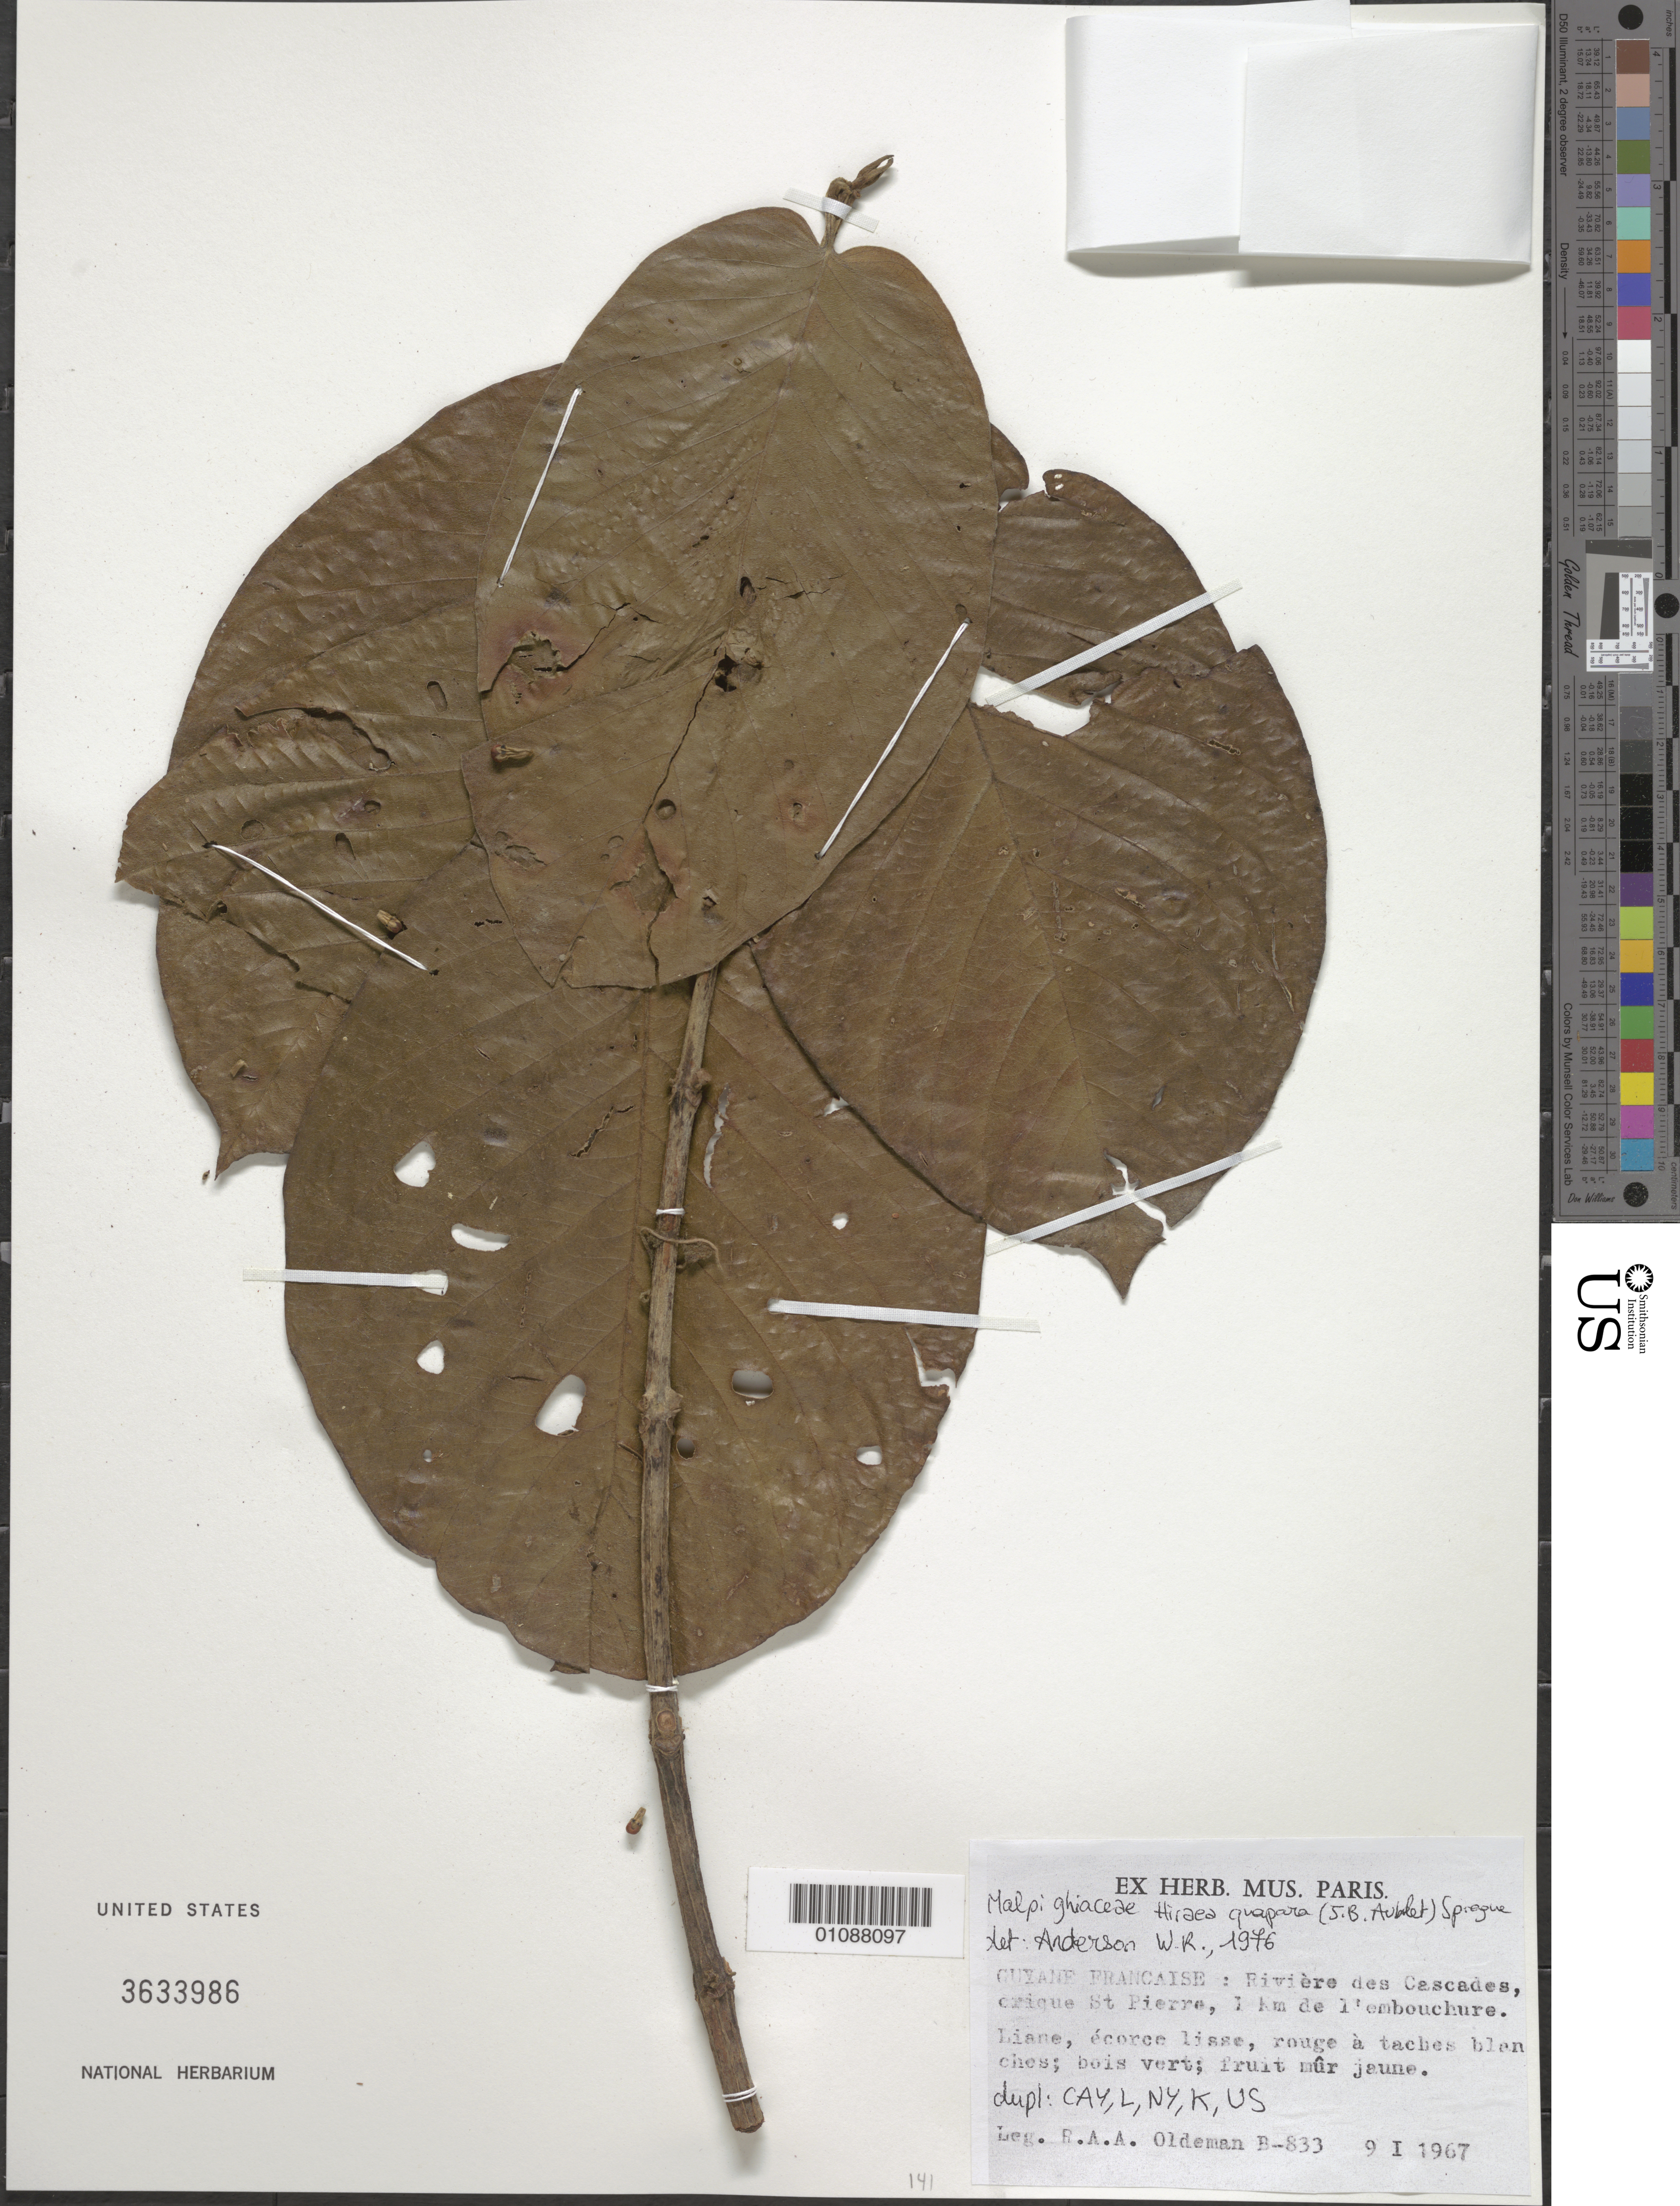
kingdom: Plantae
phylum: Tracheophyta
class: Magnoliopsida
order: Malpighiales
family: Malpighiaceae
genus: Hiraea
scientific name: Hiraea quapara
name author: (Aubl.) Sprague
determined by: Anderson, W. R., (MICH), University of Michigan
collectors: R. Oldeman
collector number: B 833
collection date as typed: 9-Jan-67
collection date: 1967-01-09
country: French Guiana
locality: Rivière des Cascades, crique St. Pierre, 1 km de l'embouchure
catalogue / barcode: US 3633986